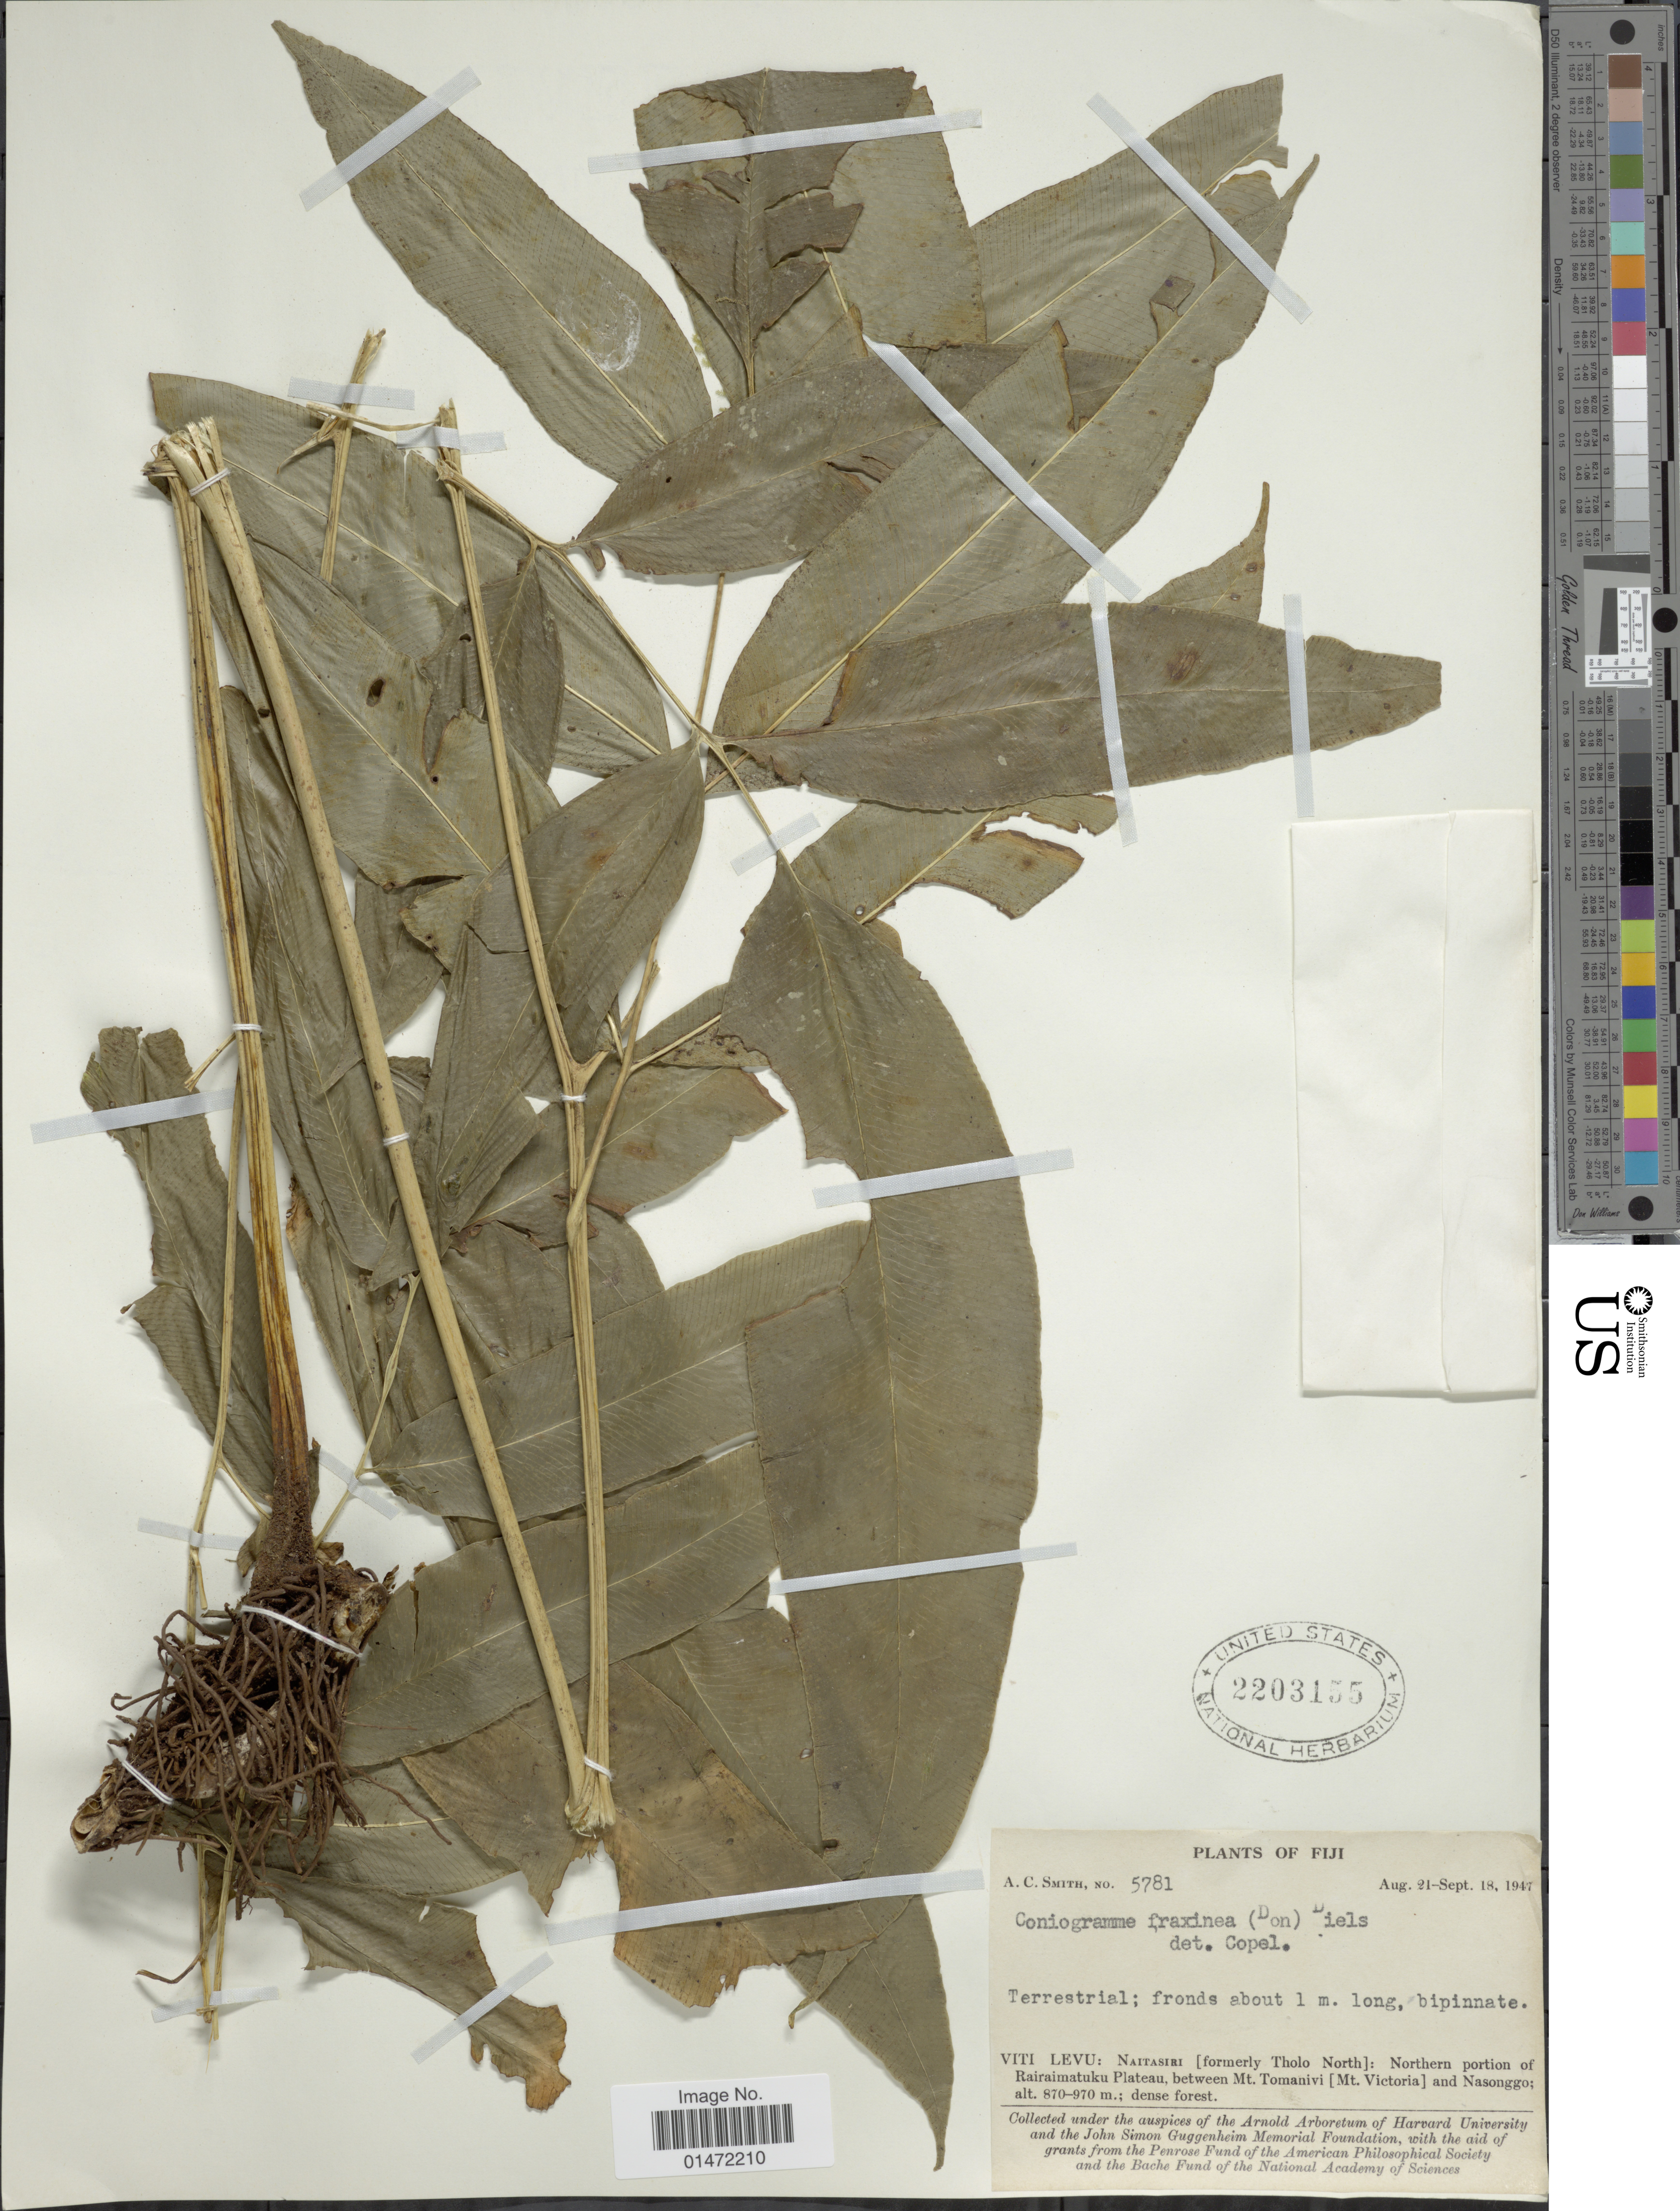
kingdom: Plantae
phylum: Tracheophyta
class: Polypodiopsida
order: Polypodiales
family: Pteridaceae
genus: Coniogramme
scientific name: Coniogramme fraxinea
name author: (D. Don) Diels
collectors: A. C. Smith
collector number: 5781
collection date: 1947-08-21/1947-09-18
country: Fiji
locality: Viti Levu: Naitasiri [formerly Tholo North]: Northern portion of Rairaimatuku Plateau, between Mt. Tomanivi [Mt. Victoria] and Nasonggo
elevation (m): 870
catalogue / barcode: US 2203155